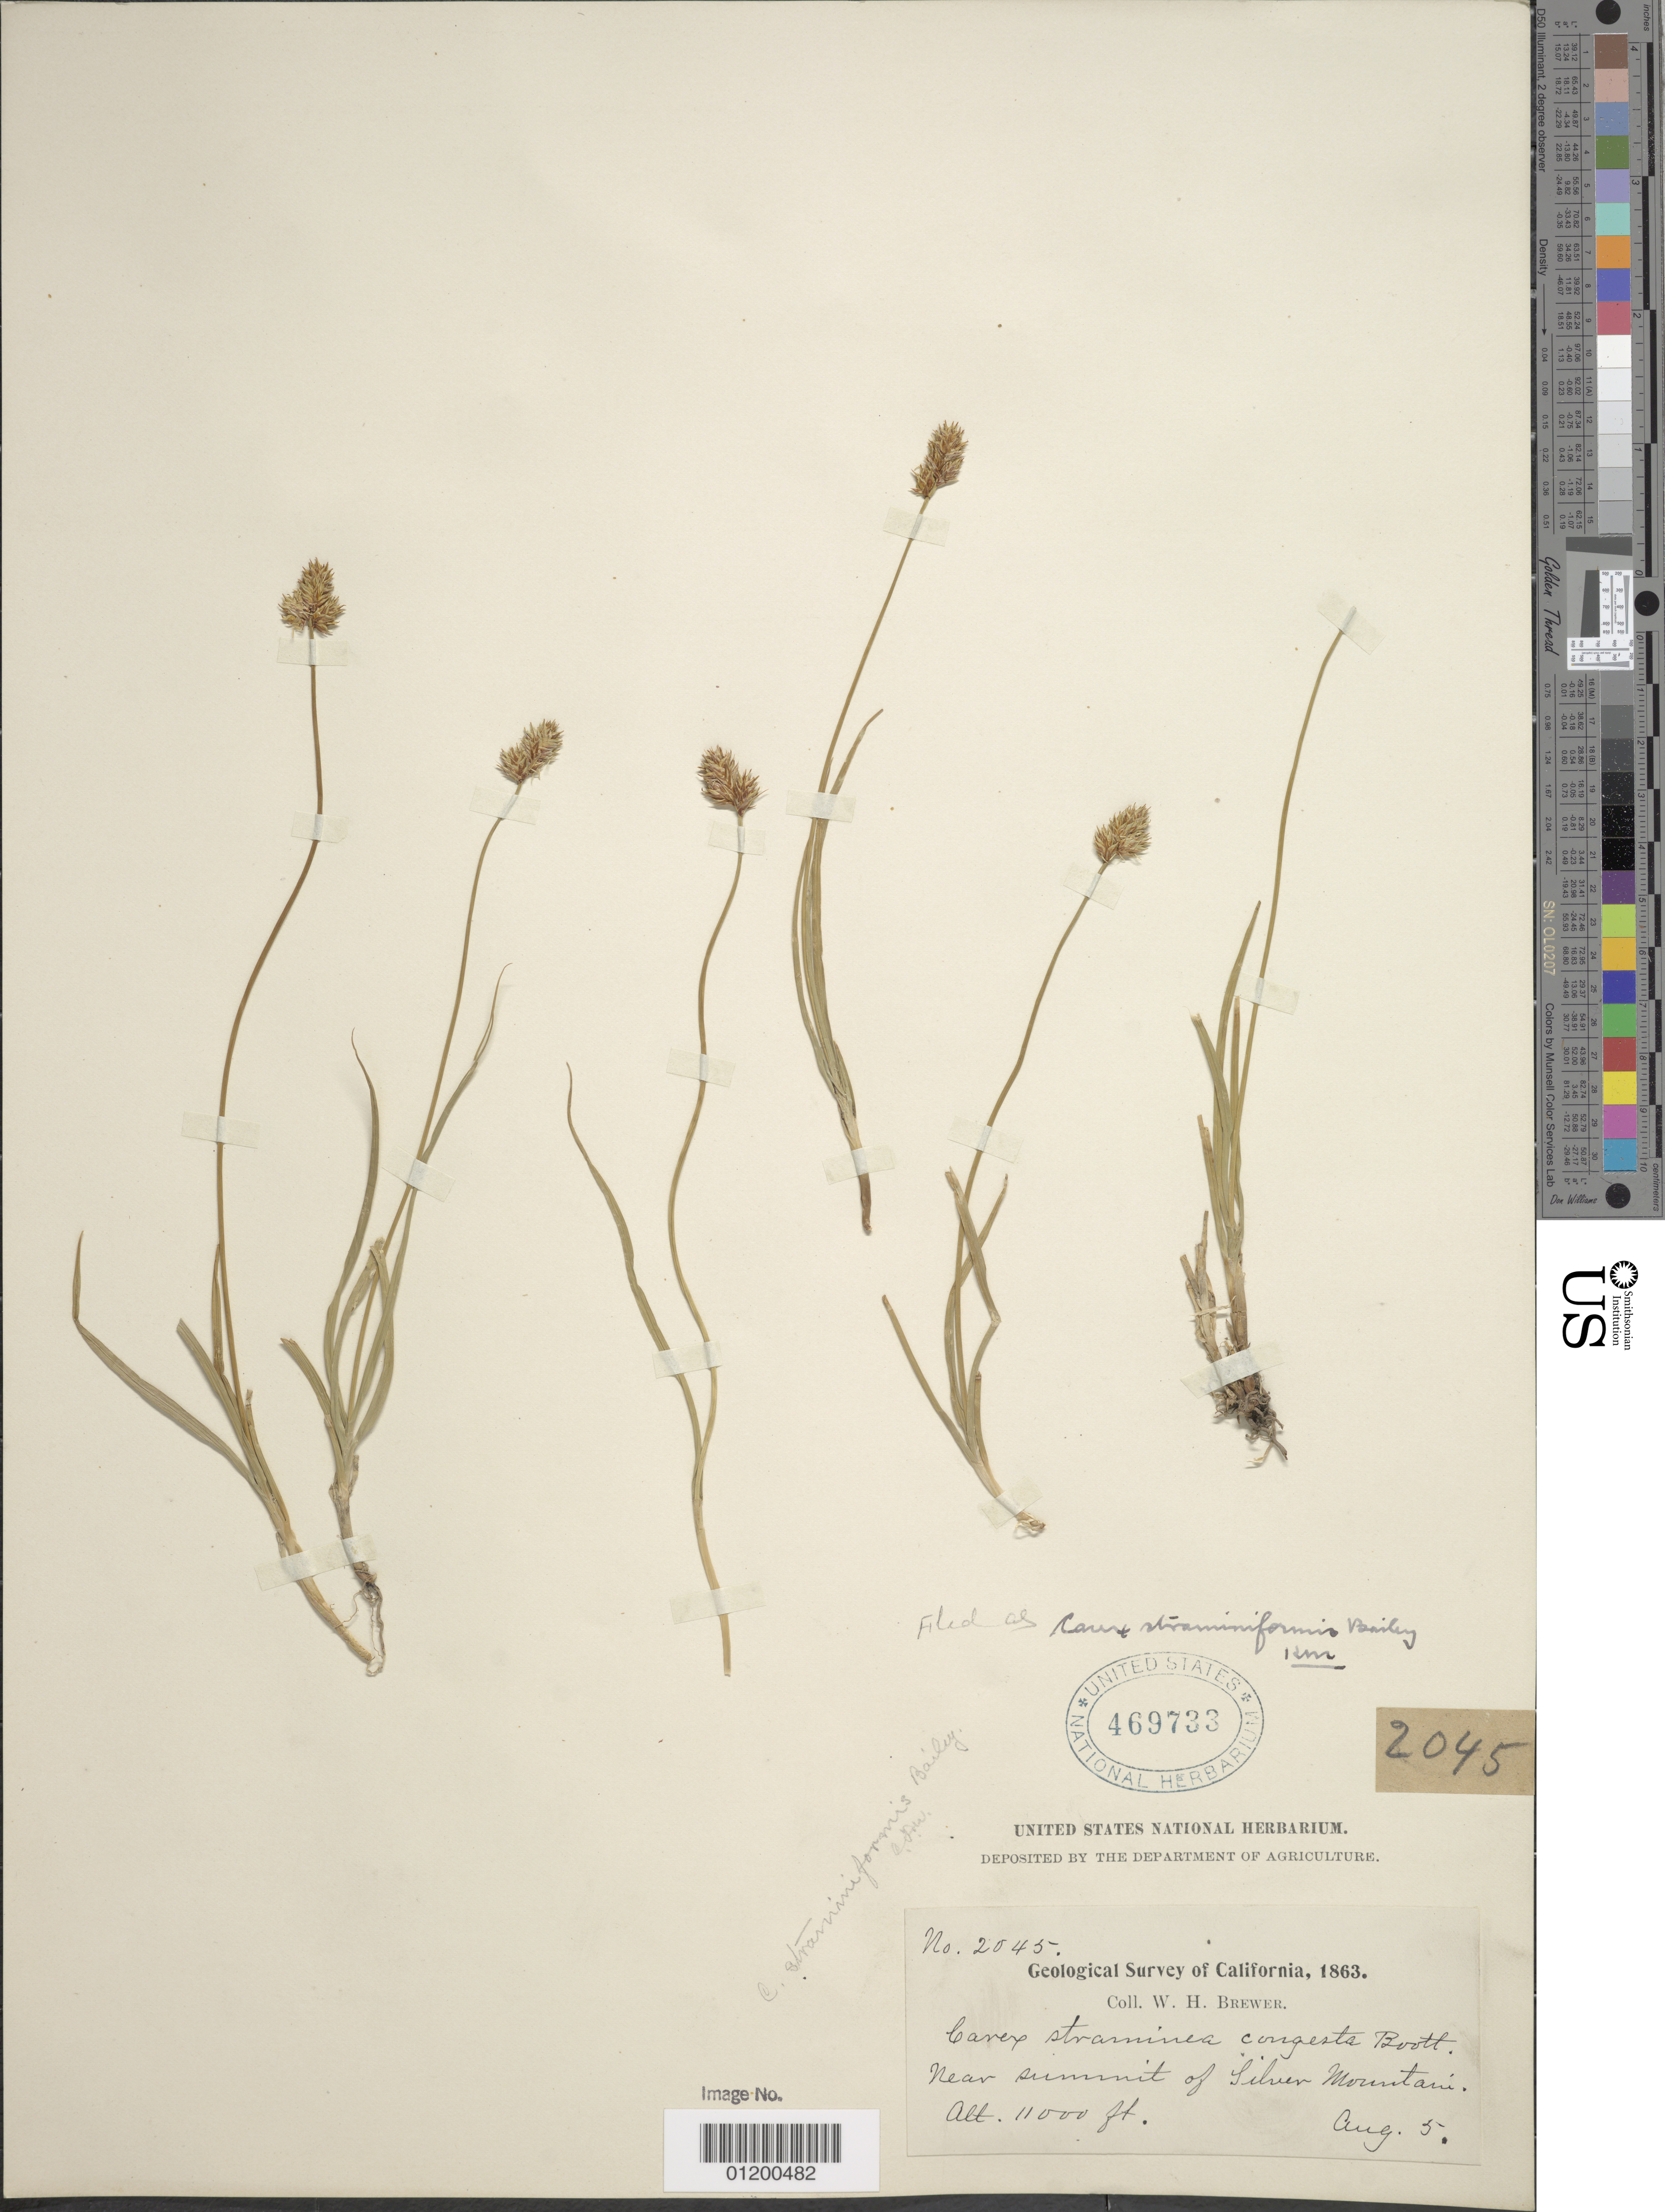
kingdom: Plantae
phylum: Tracheophyta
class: Liliopsida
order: Poales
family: Cyperaceae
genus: Carex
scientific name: Carex straminiformis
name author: L.H. Bailey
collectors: W. H. Brewer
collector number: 2045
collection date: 1863-08-05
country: United States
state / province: California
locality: Summit of Silver Mountain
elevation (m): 3353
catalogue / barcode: US 469733